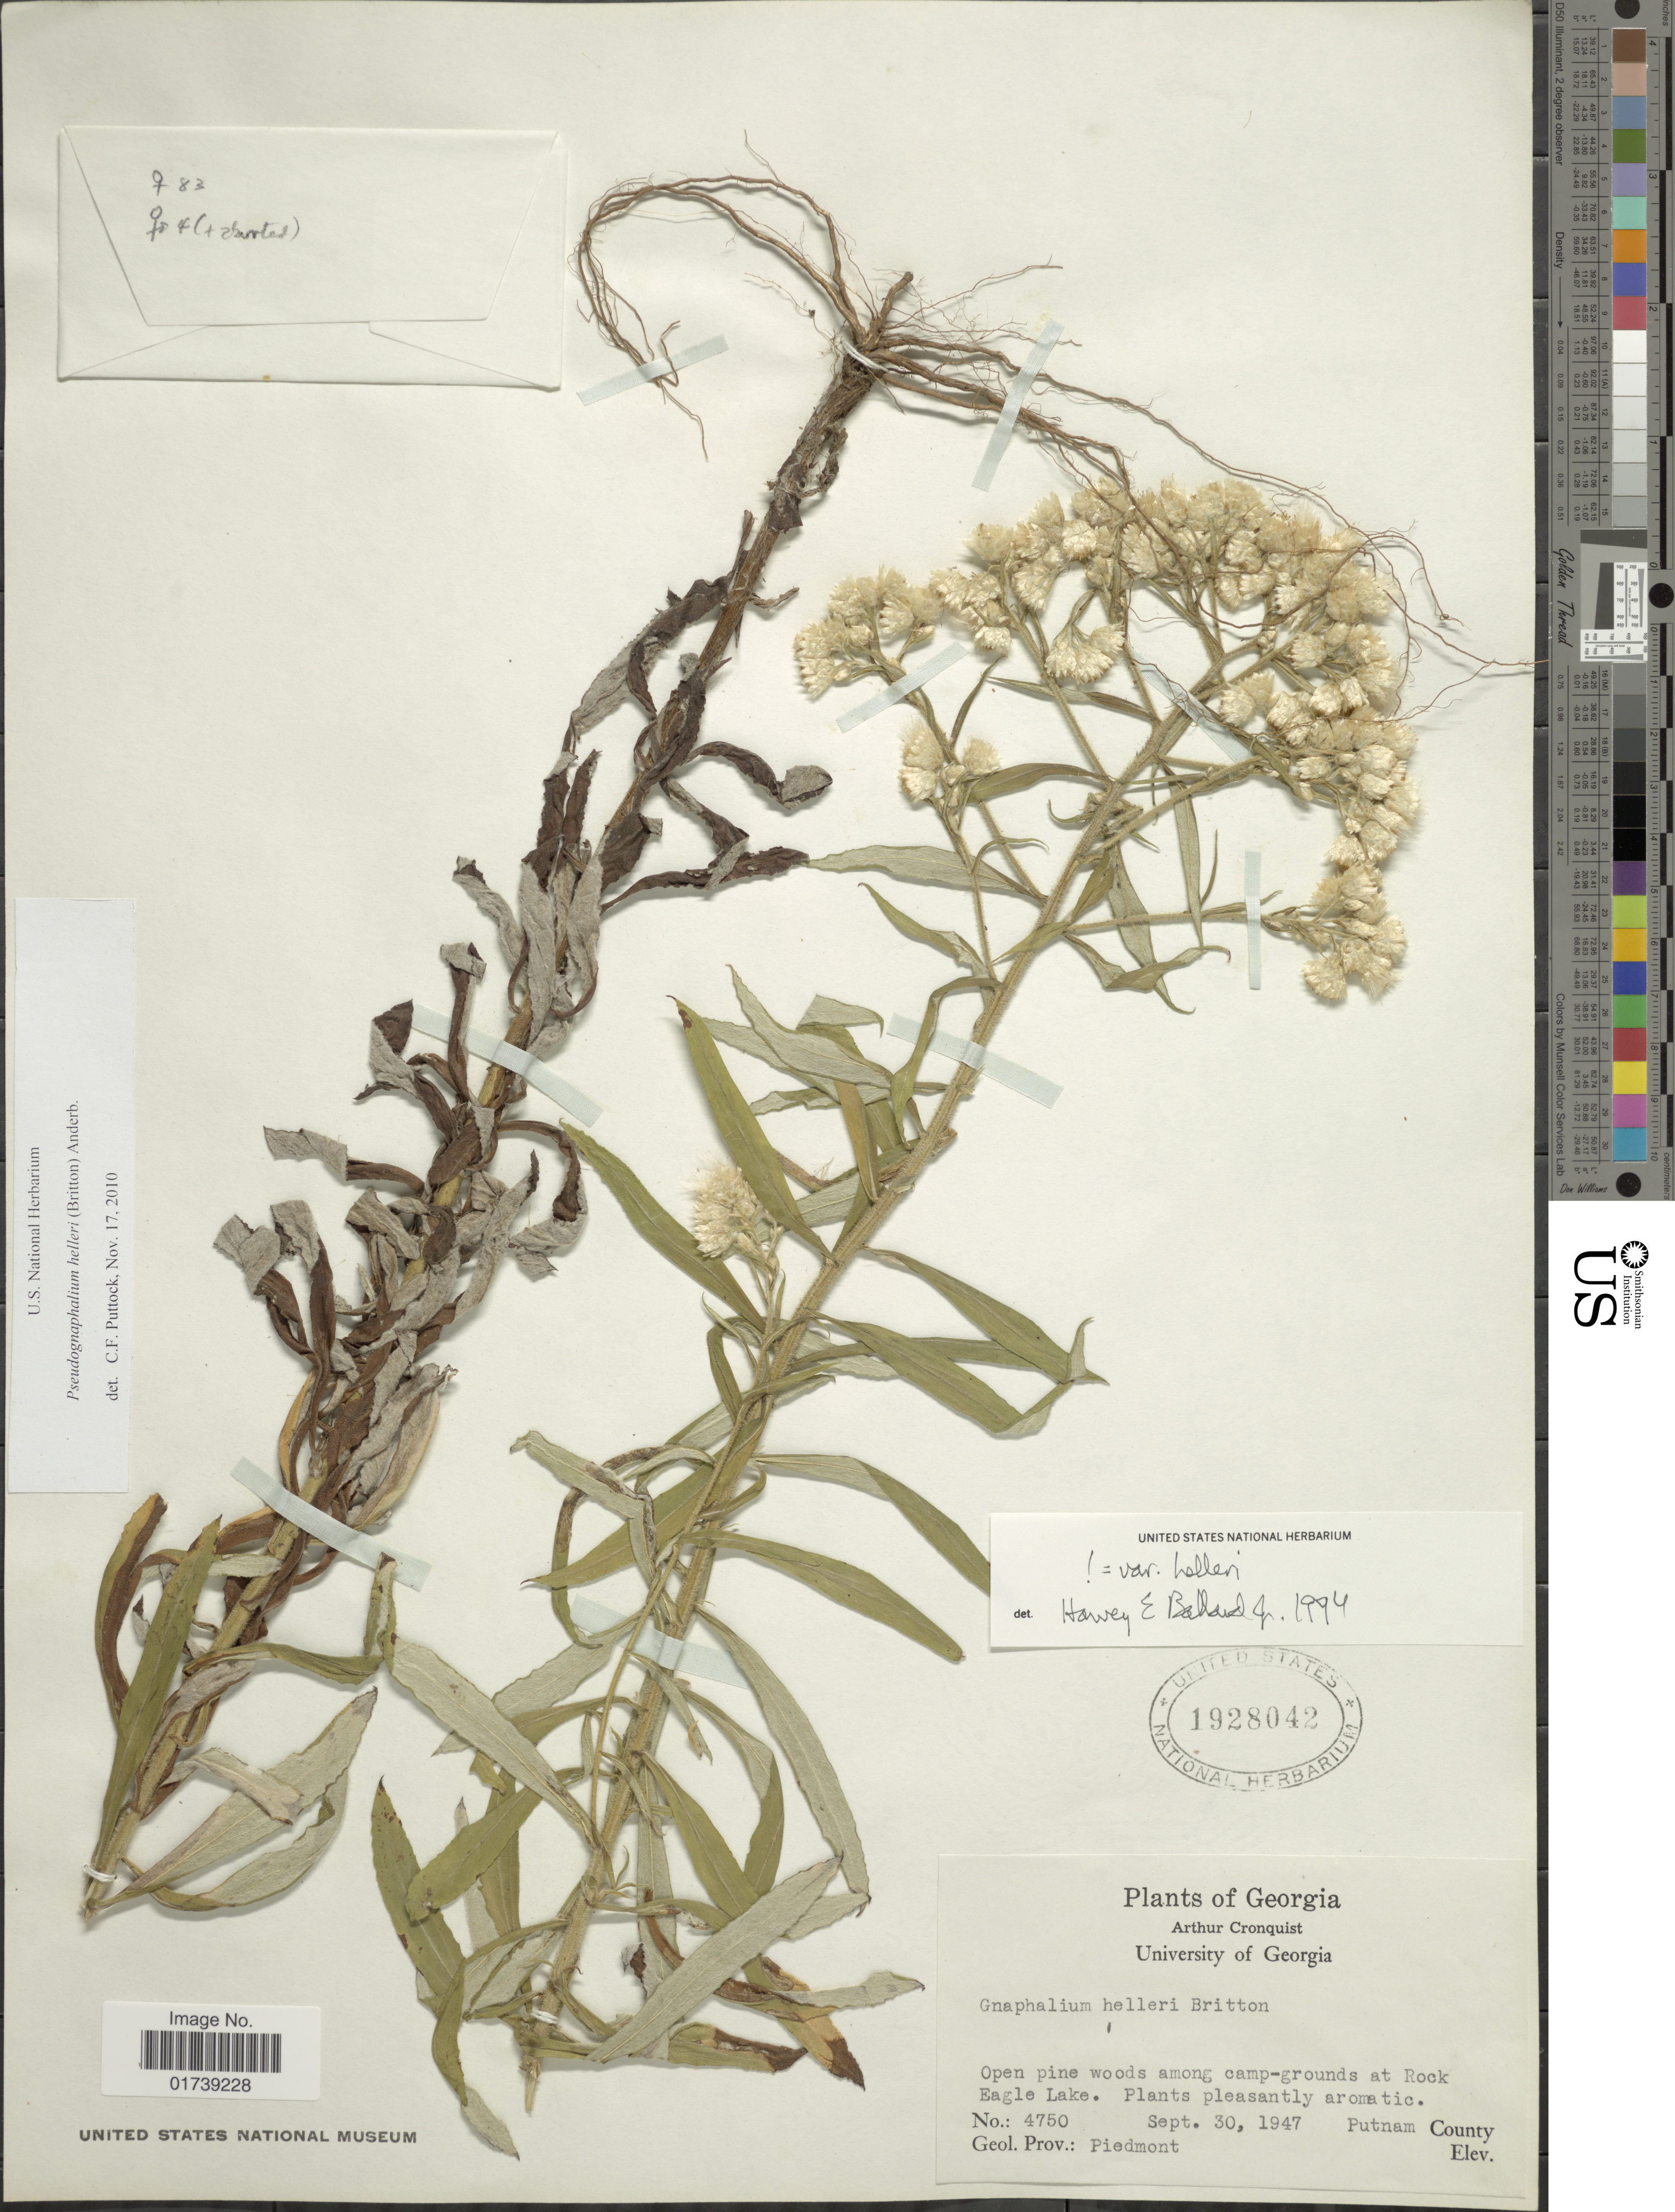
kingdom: Plantae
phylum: Tracheophyta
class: Magnoliopsida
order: Asterales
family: Asteraceae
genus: Pseudognaphalium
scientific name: Pseudognaphalium helleri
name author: (Britton) Anderb.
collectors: A. J. Cronquist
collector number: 4750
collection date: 1947-09-30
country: United States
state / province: Georgia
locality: At Rock Eagle :ale, Putnam County, Geol. Prov.: Piedmont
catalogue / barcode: US 1928042